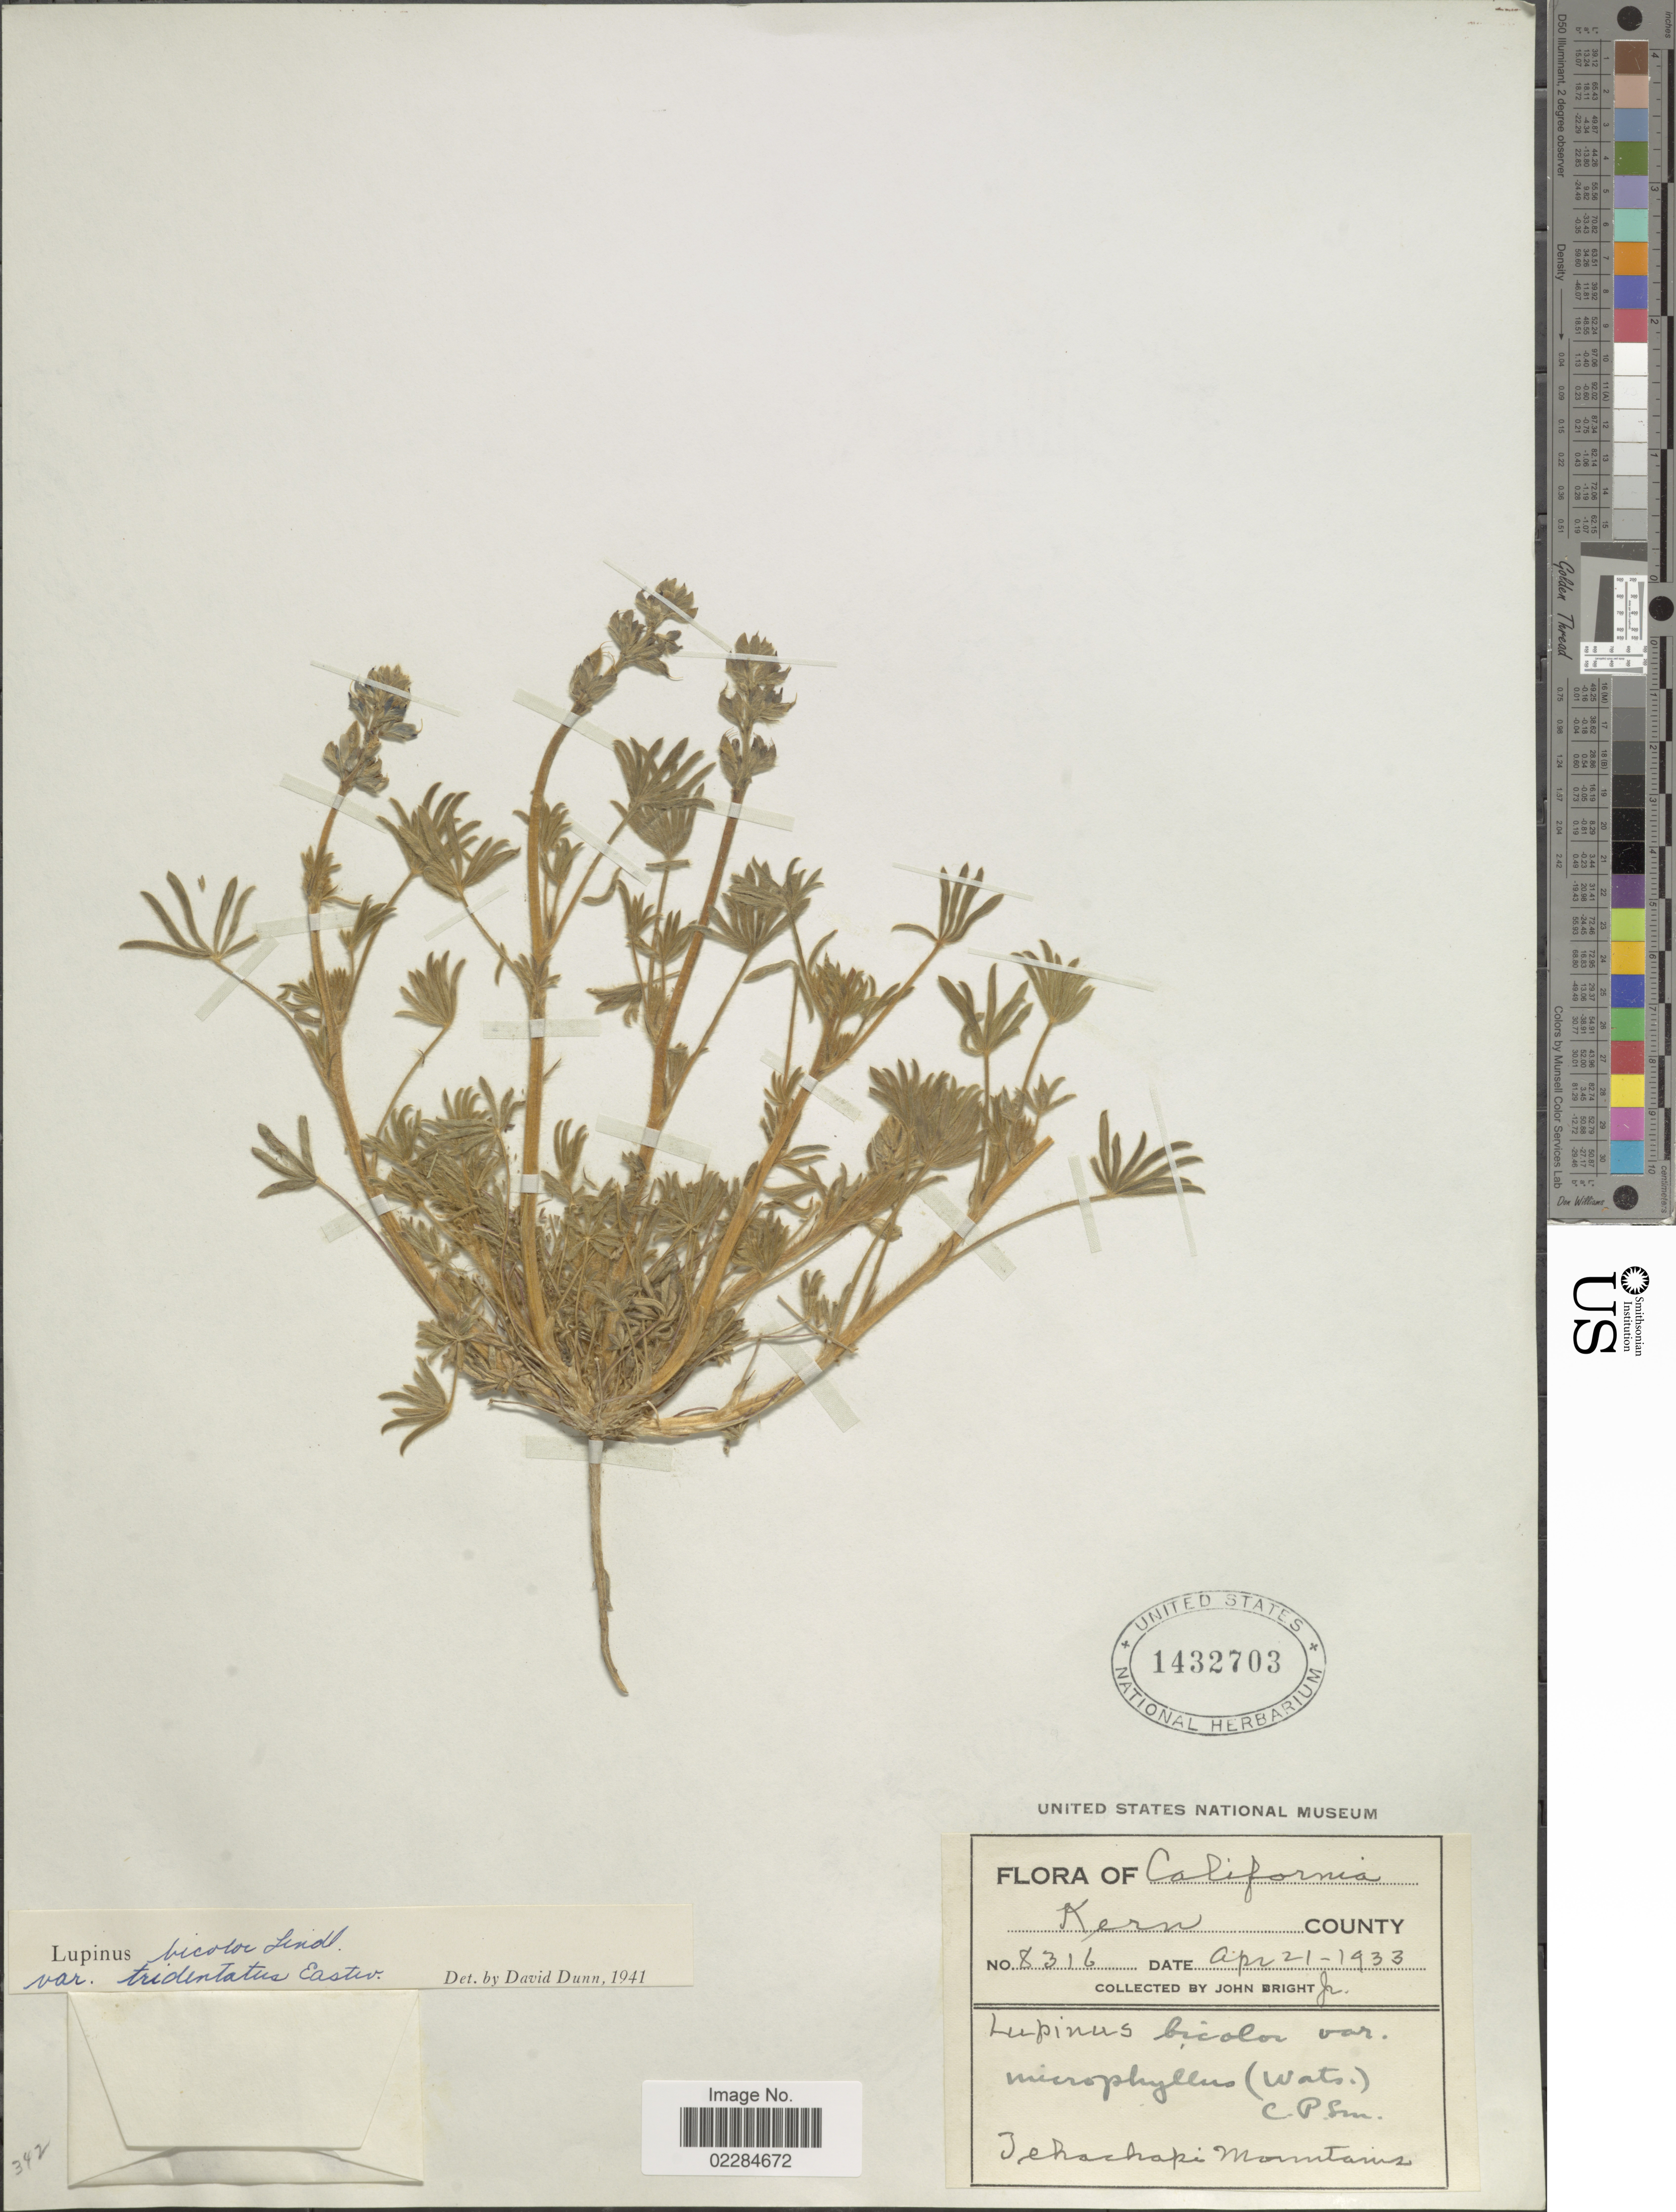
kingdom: Plantae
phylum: Tracheophyta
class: Magnoliopsida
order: Fabales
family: Fabaceae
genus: Lupinus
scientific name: Lupinus bicolor var. tridentatus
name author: Lindl.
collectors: J. Bright Jr.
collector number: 8316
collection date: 1933-04-21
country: United States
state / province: California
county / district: Kern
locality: Kern County. Tehachapi Mountains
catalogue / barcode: US 1432703